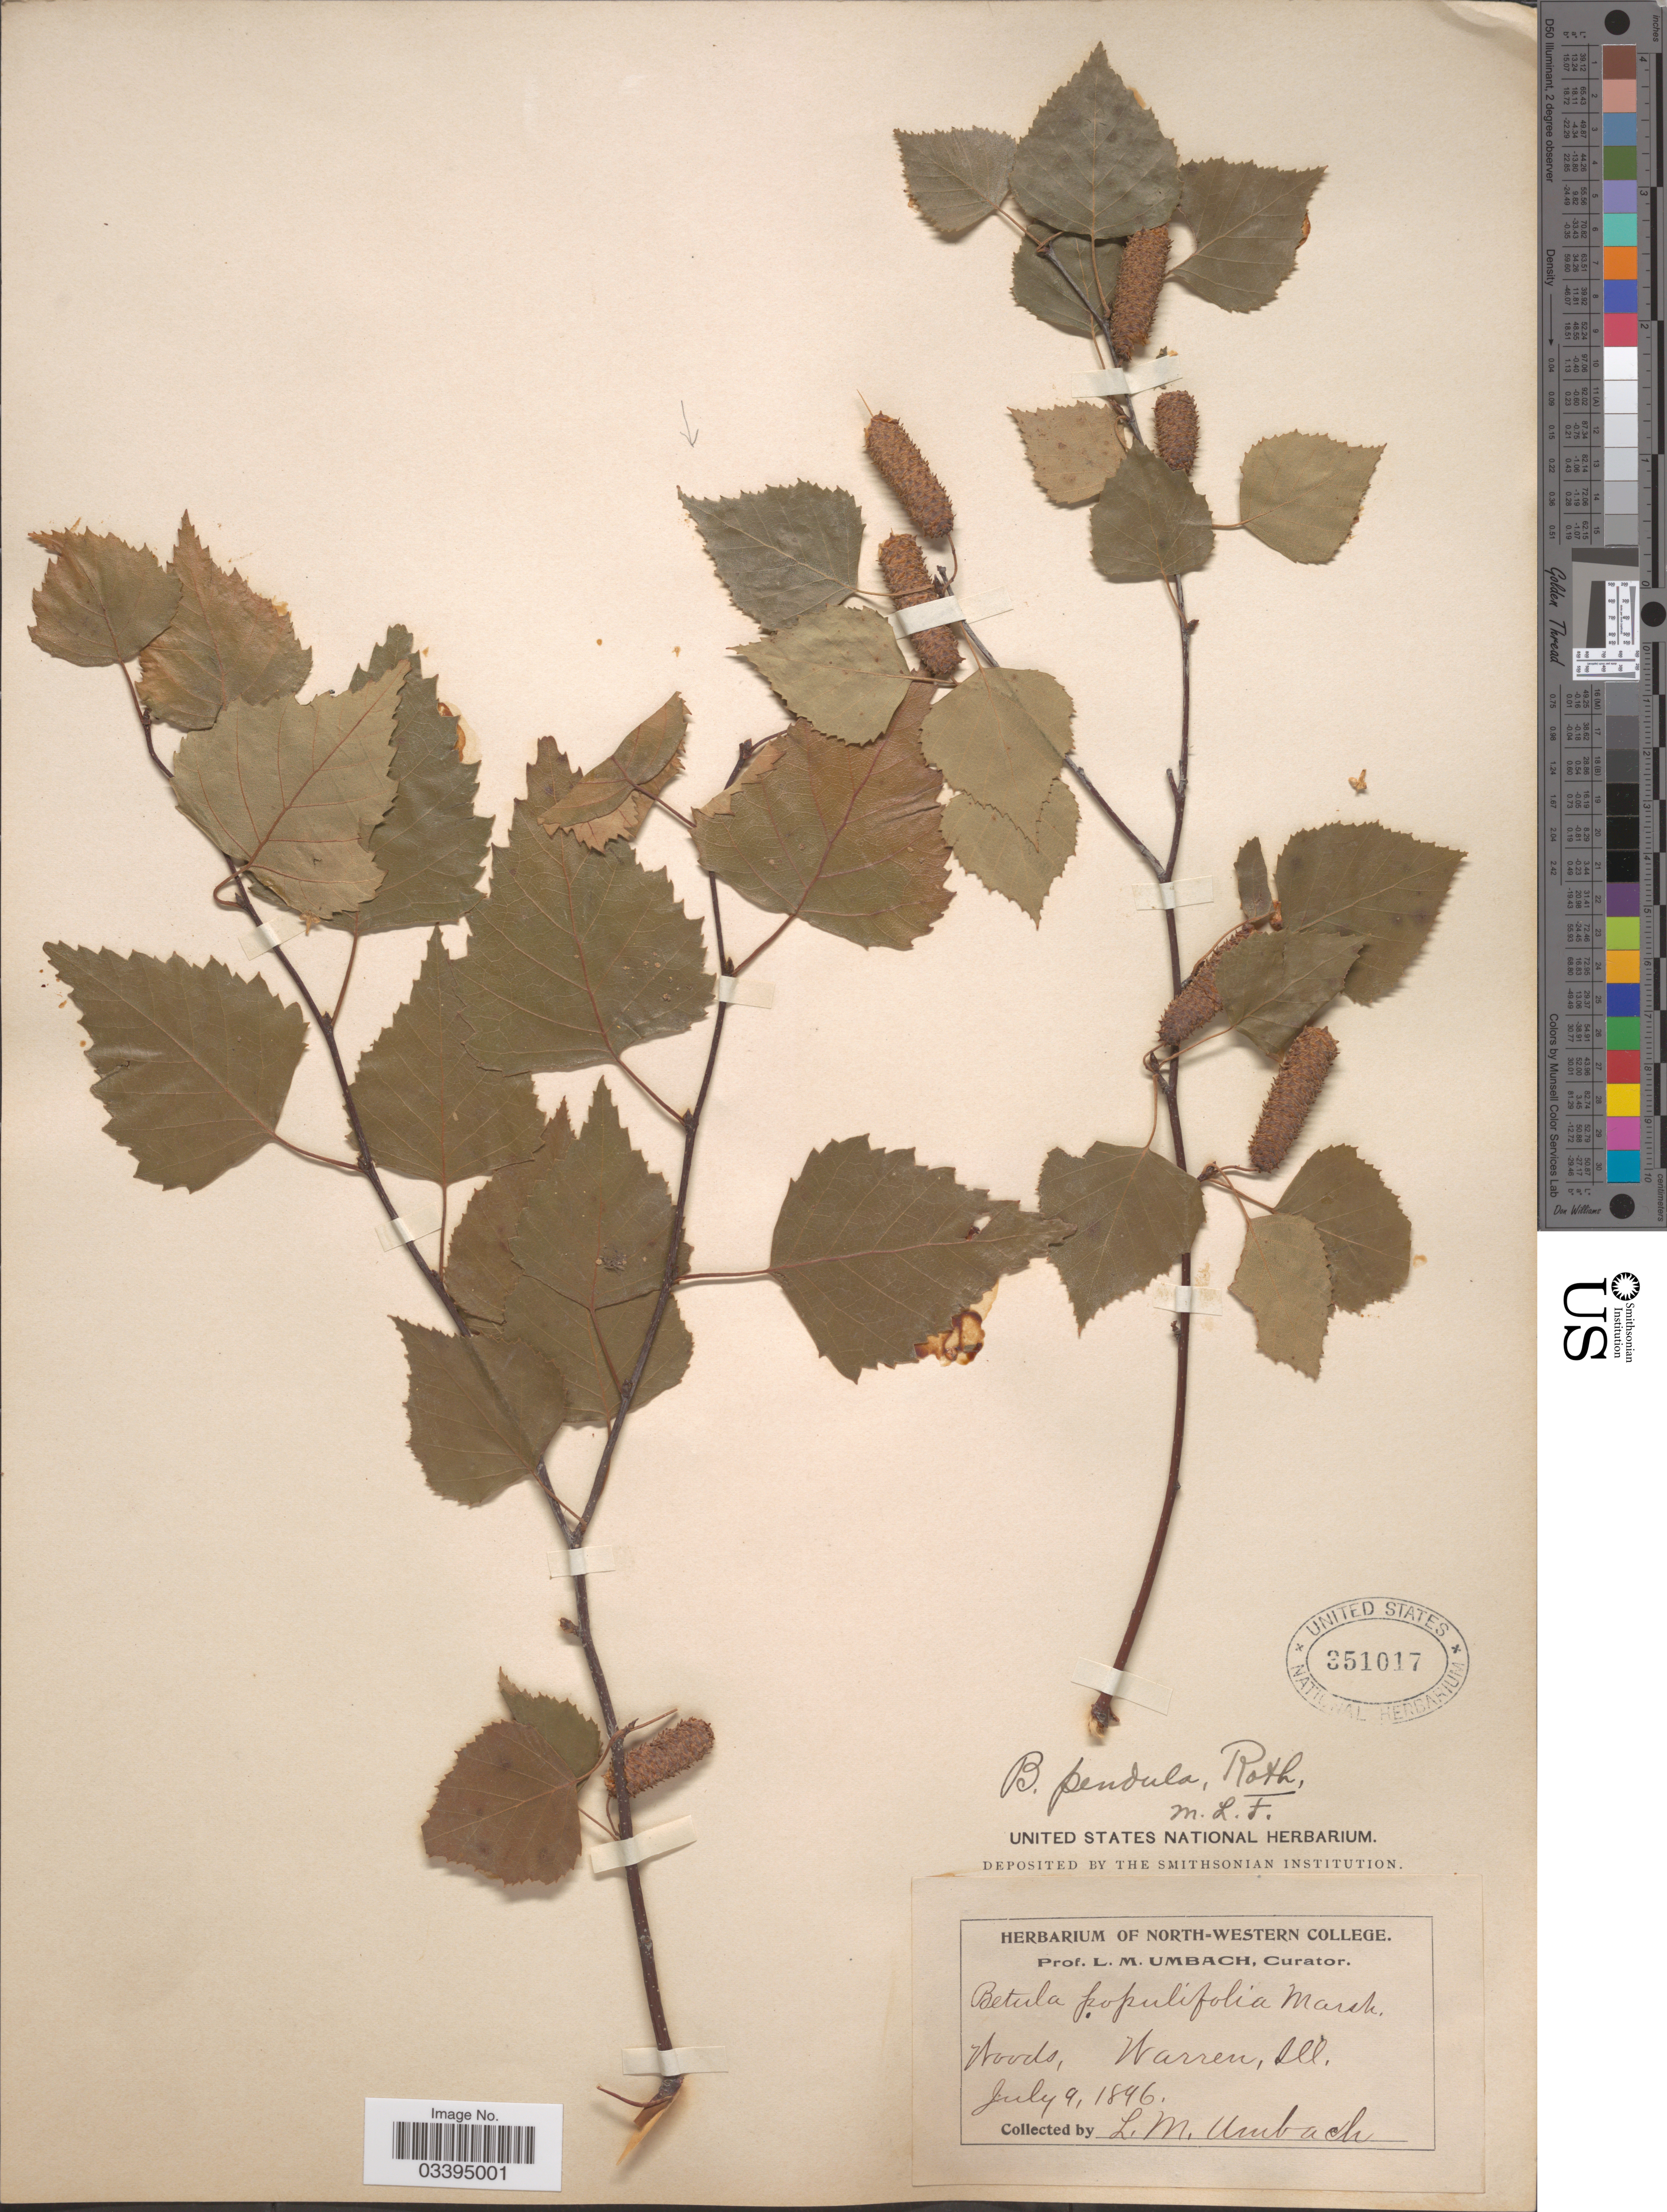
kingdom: Plantae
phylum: Tracheophyta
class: Magnoliopsida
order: Fagales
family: Betulaceae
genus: Betula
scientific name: Betula caerulea-grandis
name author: Blanch.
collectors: L. M. Umbach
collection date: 1896-07-09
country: United States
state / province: Illinois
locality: Woods, Warren, Ill.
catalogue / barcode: US 351017